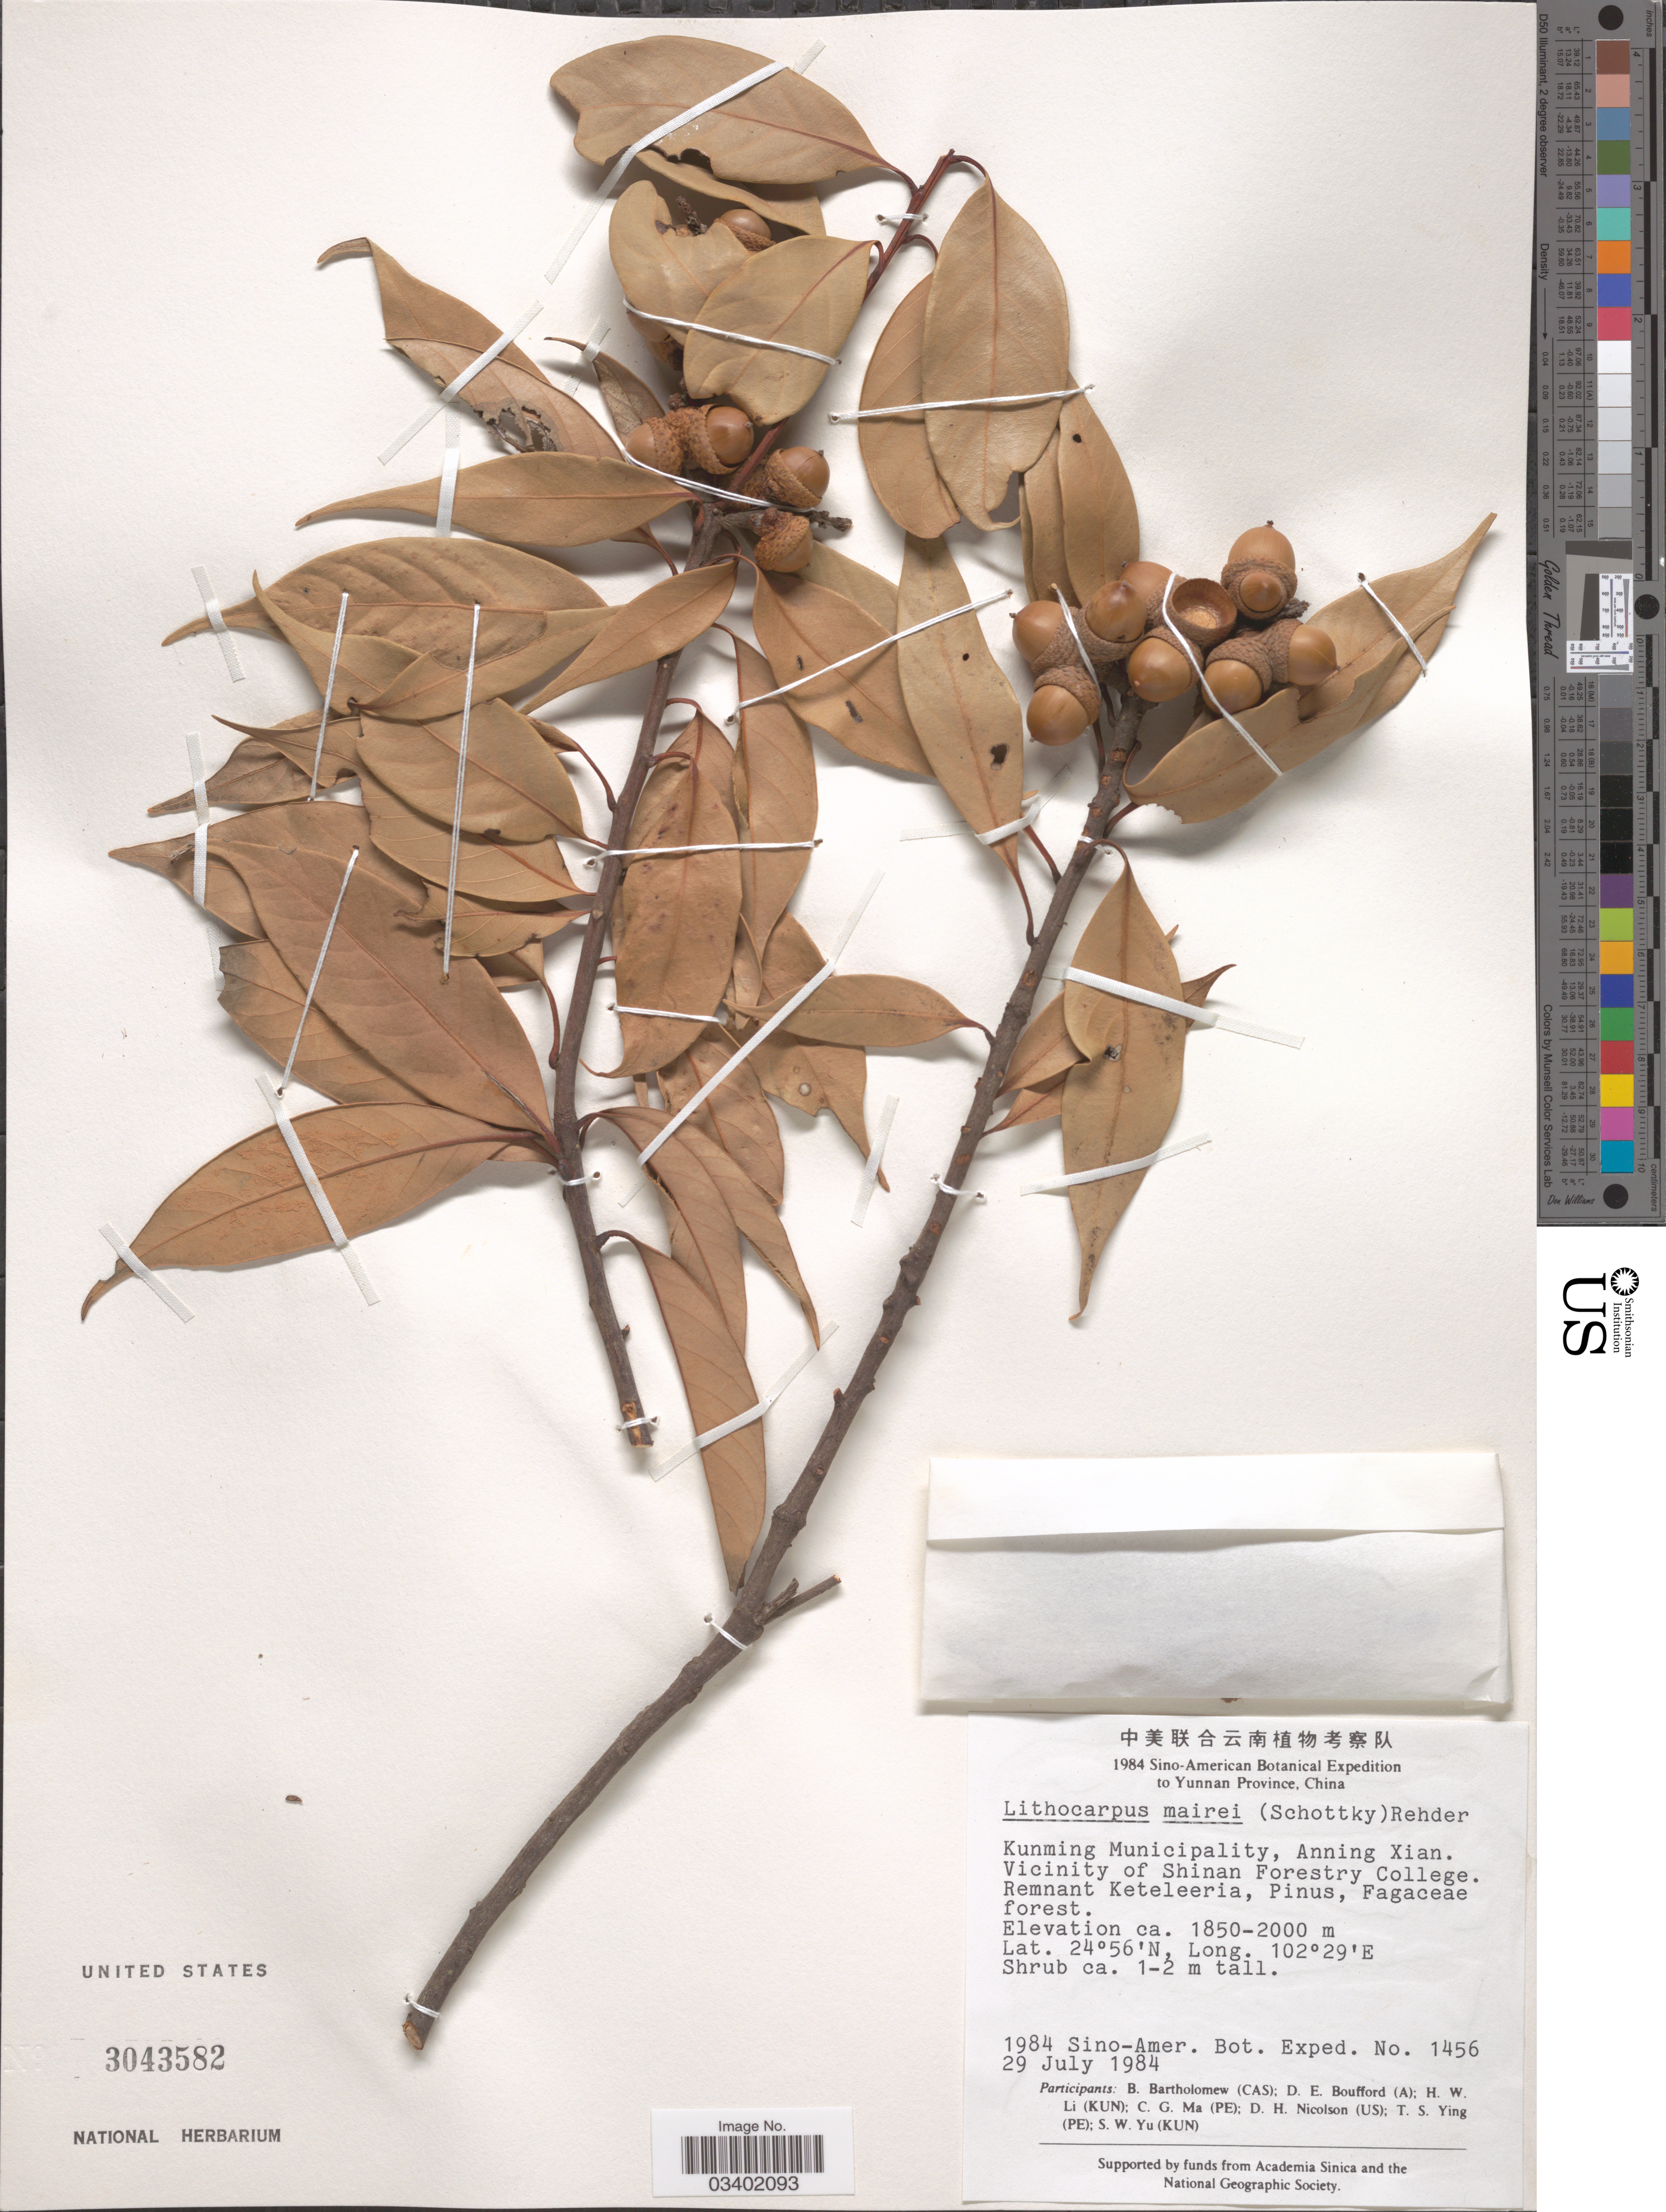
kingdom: Plantae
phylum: Tracheophyta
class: Magnoliopsida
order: Fagales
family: Betulaceae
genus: Betula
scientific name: Betula mairei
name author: (Schottky) Rehder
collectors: Sino-Amer. Bot. Exped. 1984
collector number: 1456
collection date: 1984-07-29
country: China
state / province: Yunnan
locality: Kunming Municipality, Anning Xian. Vicinity of Shinan Forestry College.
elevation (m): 1850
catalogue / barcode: US 3043582